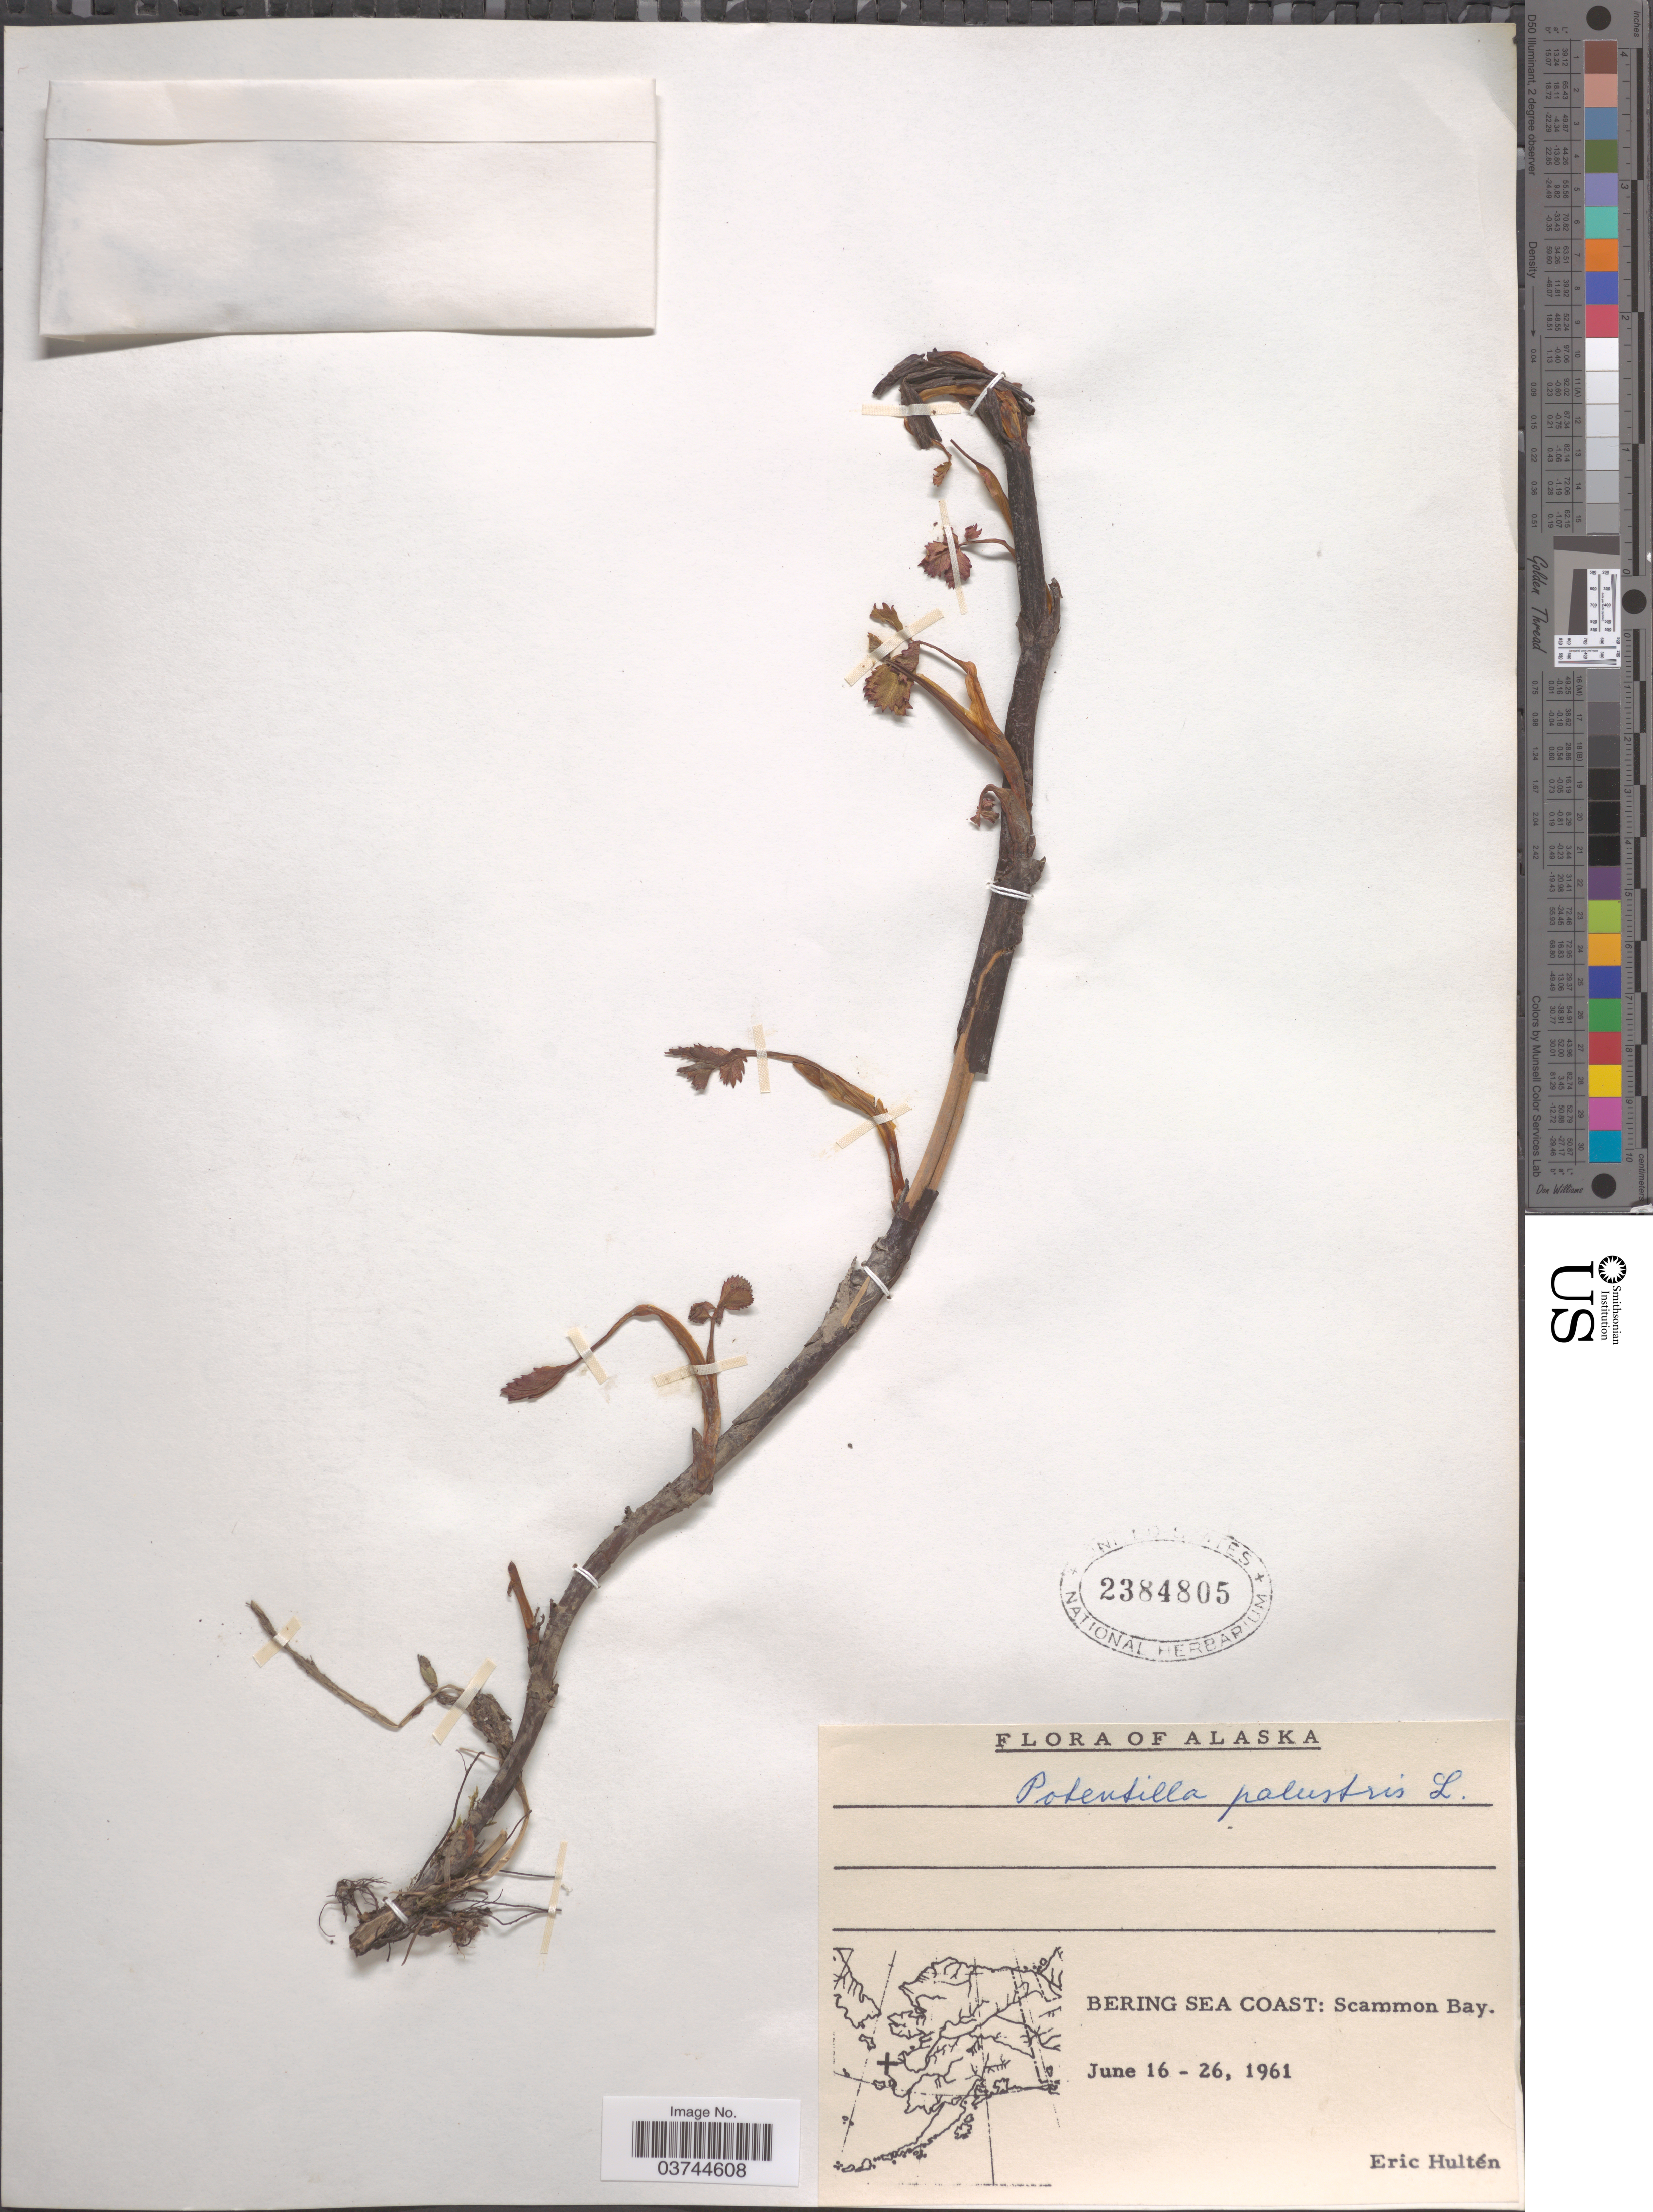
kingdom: Plantae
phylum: Tracheophyta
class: Magnoliopsida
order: Rosales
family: Rosaceae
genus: Comarum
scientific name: Comarum palustre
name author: L.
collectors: E. G. Hultén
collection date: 1961-06-16/1961-06-26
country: United States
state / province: Alaska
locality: Bering Sea Coast: Scammon Bay.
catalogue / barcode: US 2384805